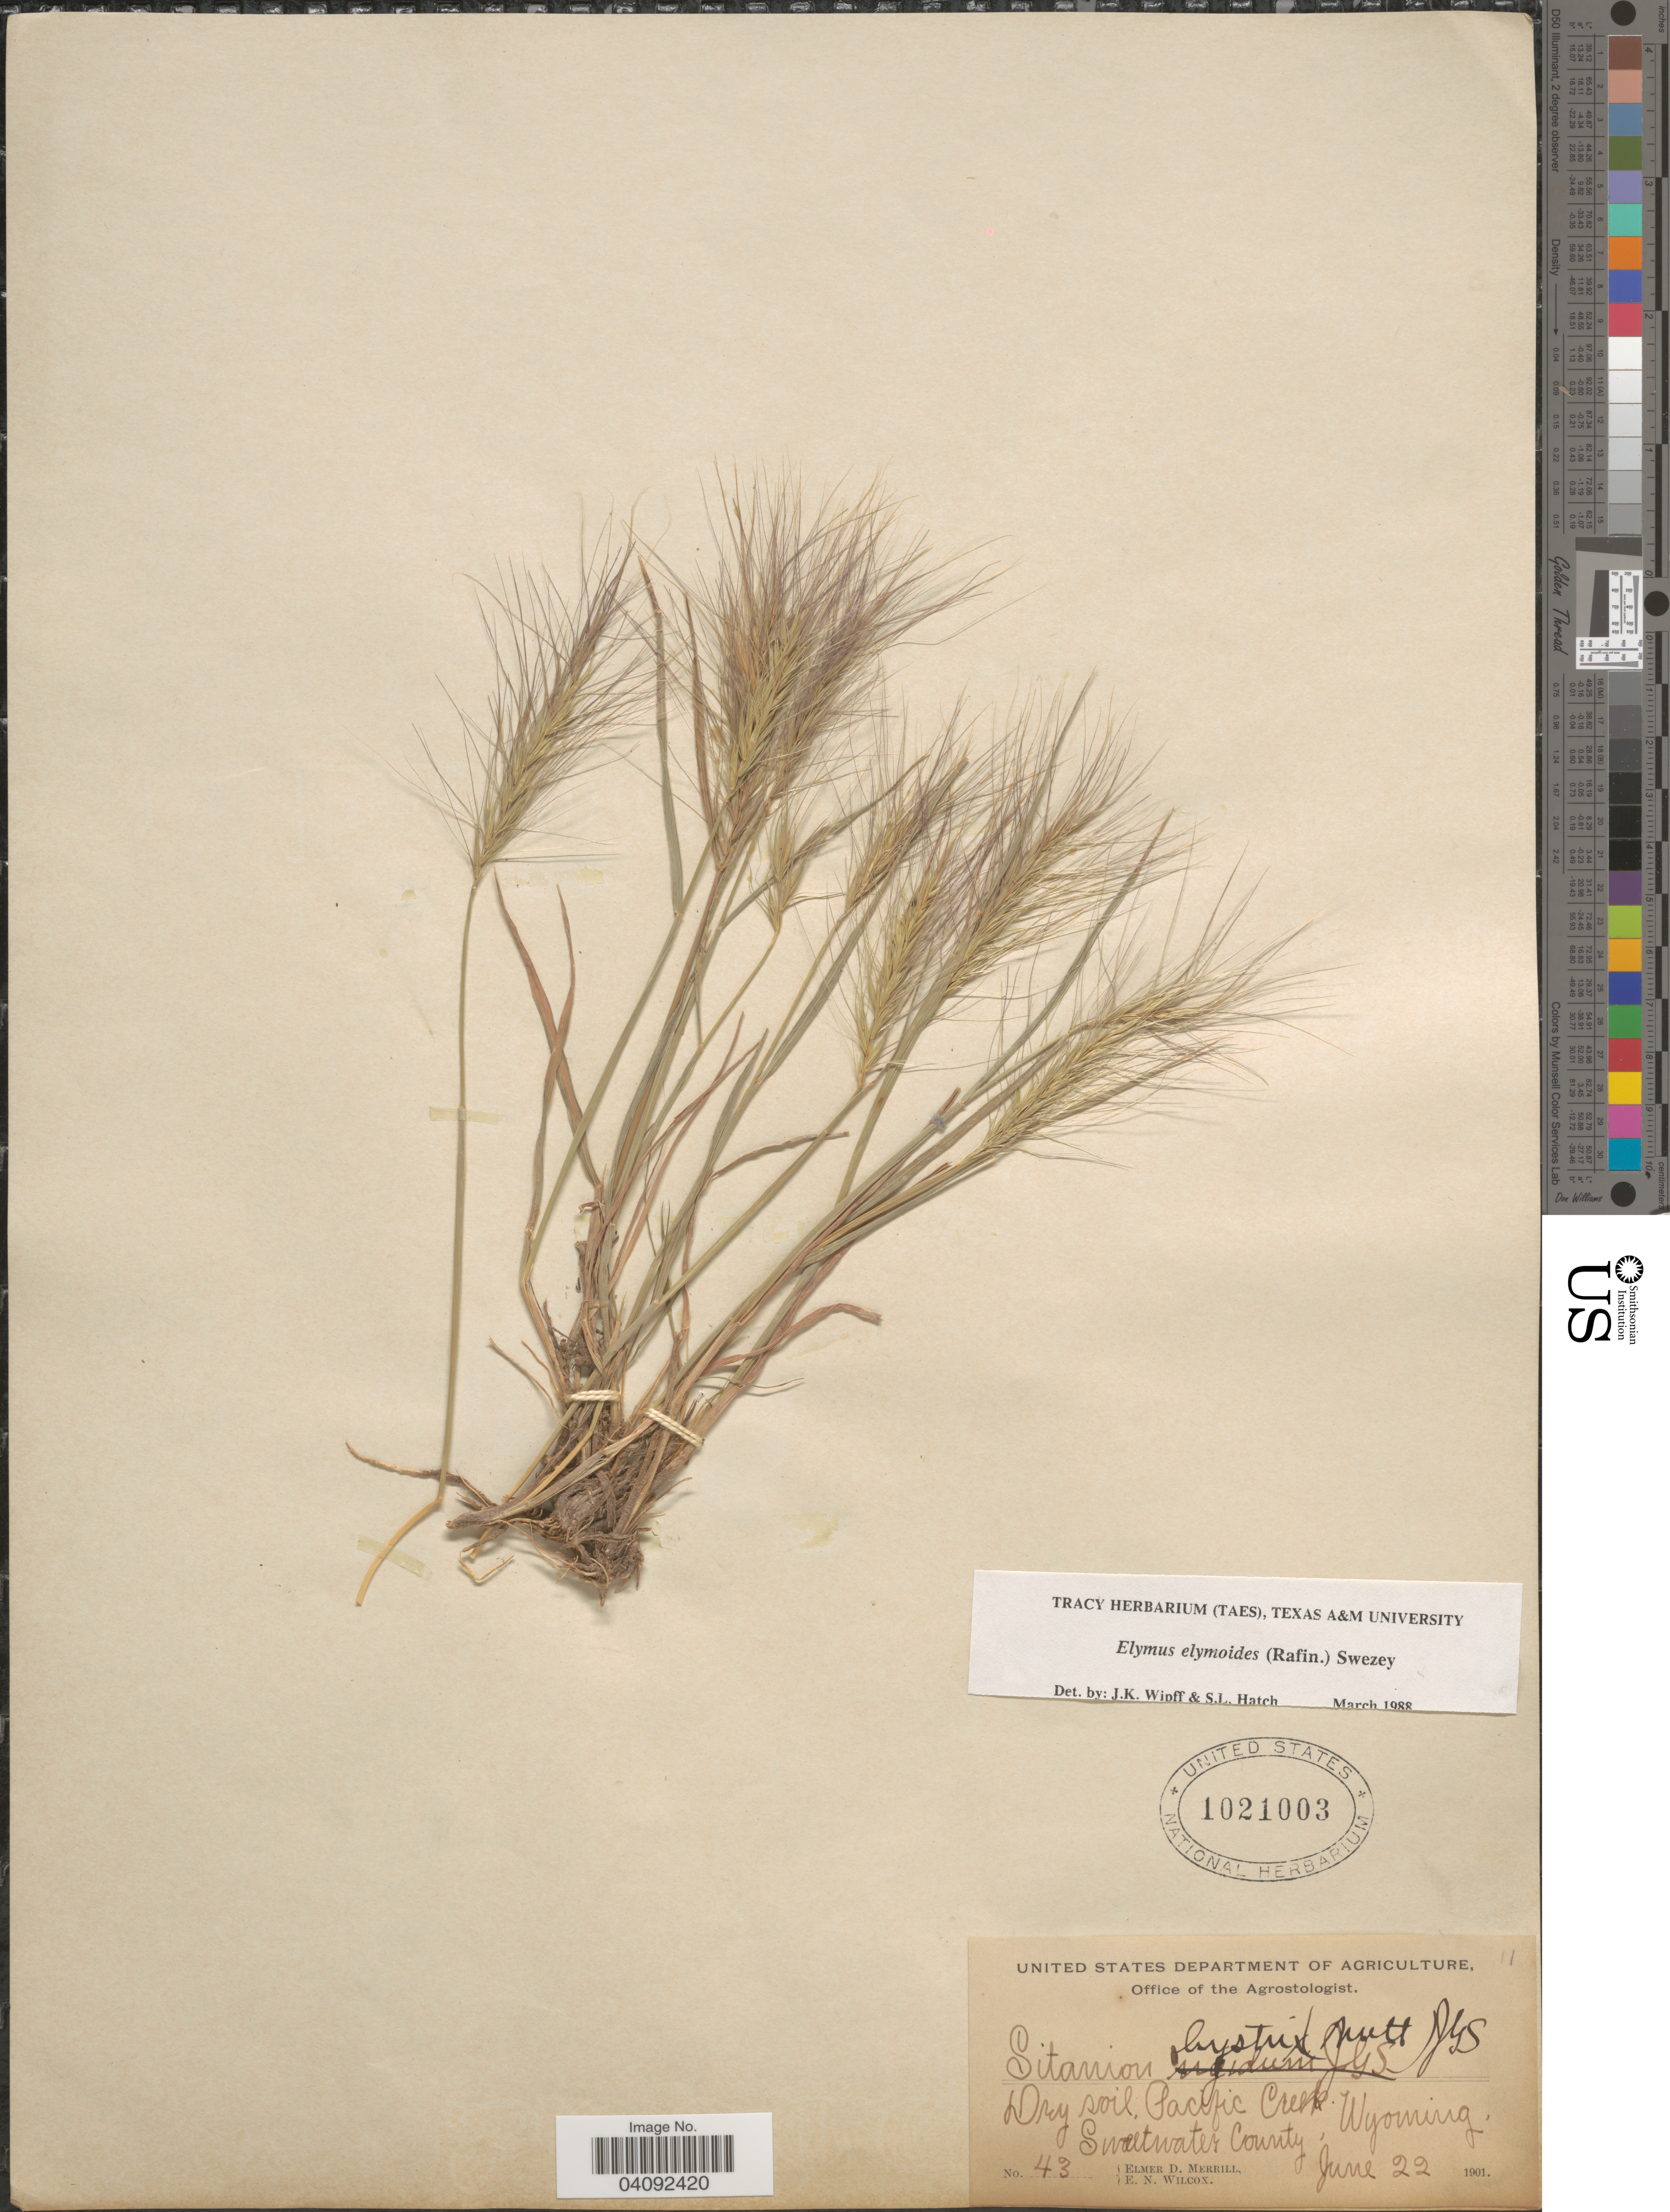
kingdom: Plantae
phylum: Tracheophyta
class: Liliopsida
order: Poales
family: Poaceae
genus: Elymus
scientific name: Elymus elymoides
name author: (Raf.) Swezey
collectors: E. D. Merrill & E. Wilcox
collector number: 43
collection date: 1901-06-22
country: United States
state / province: Wyoming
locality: Dry soil, Pacific Creek. Sweetwater County.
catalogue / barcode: US 1021003